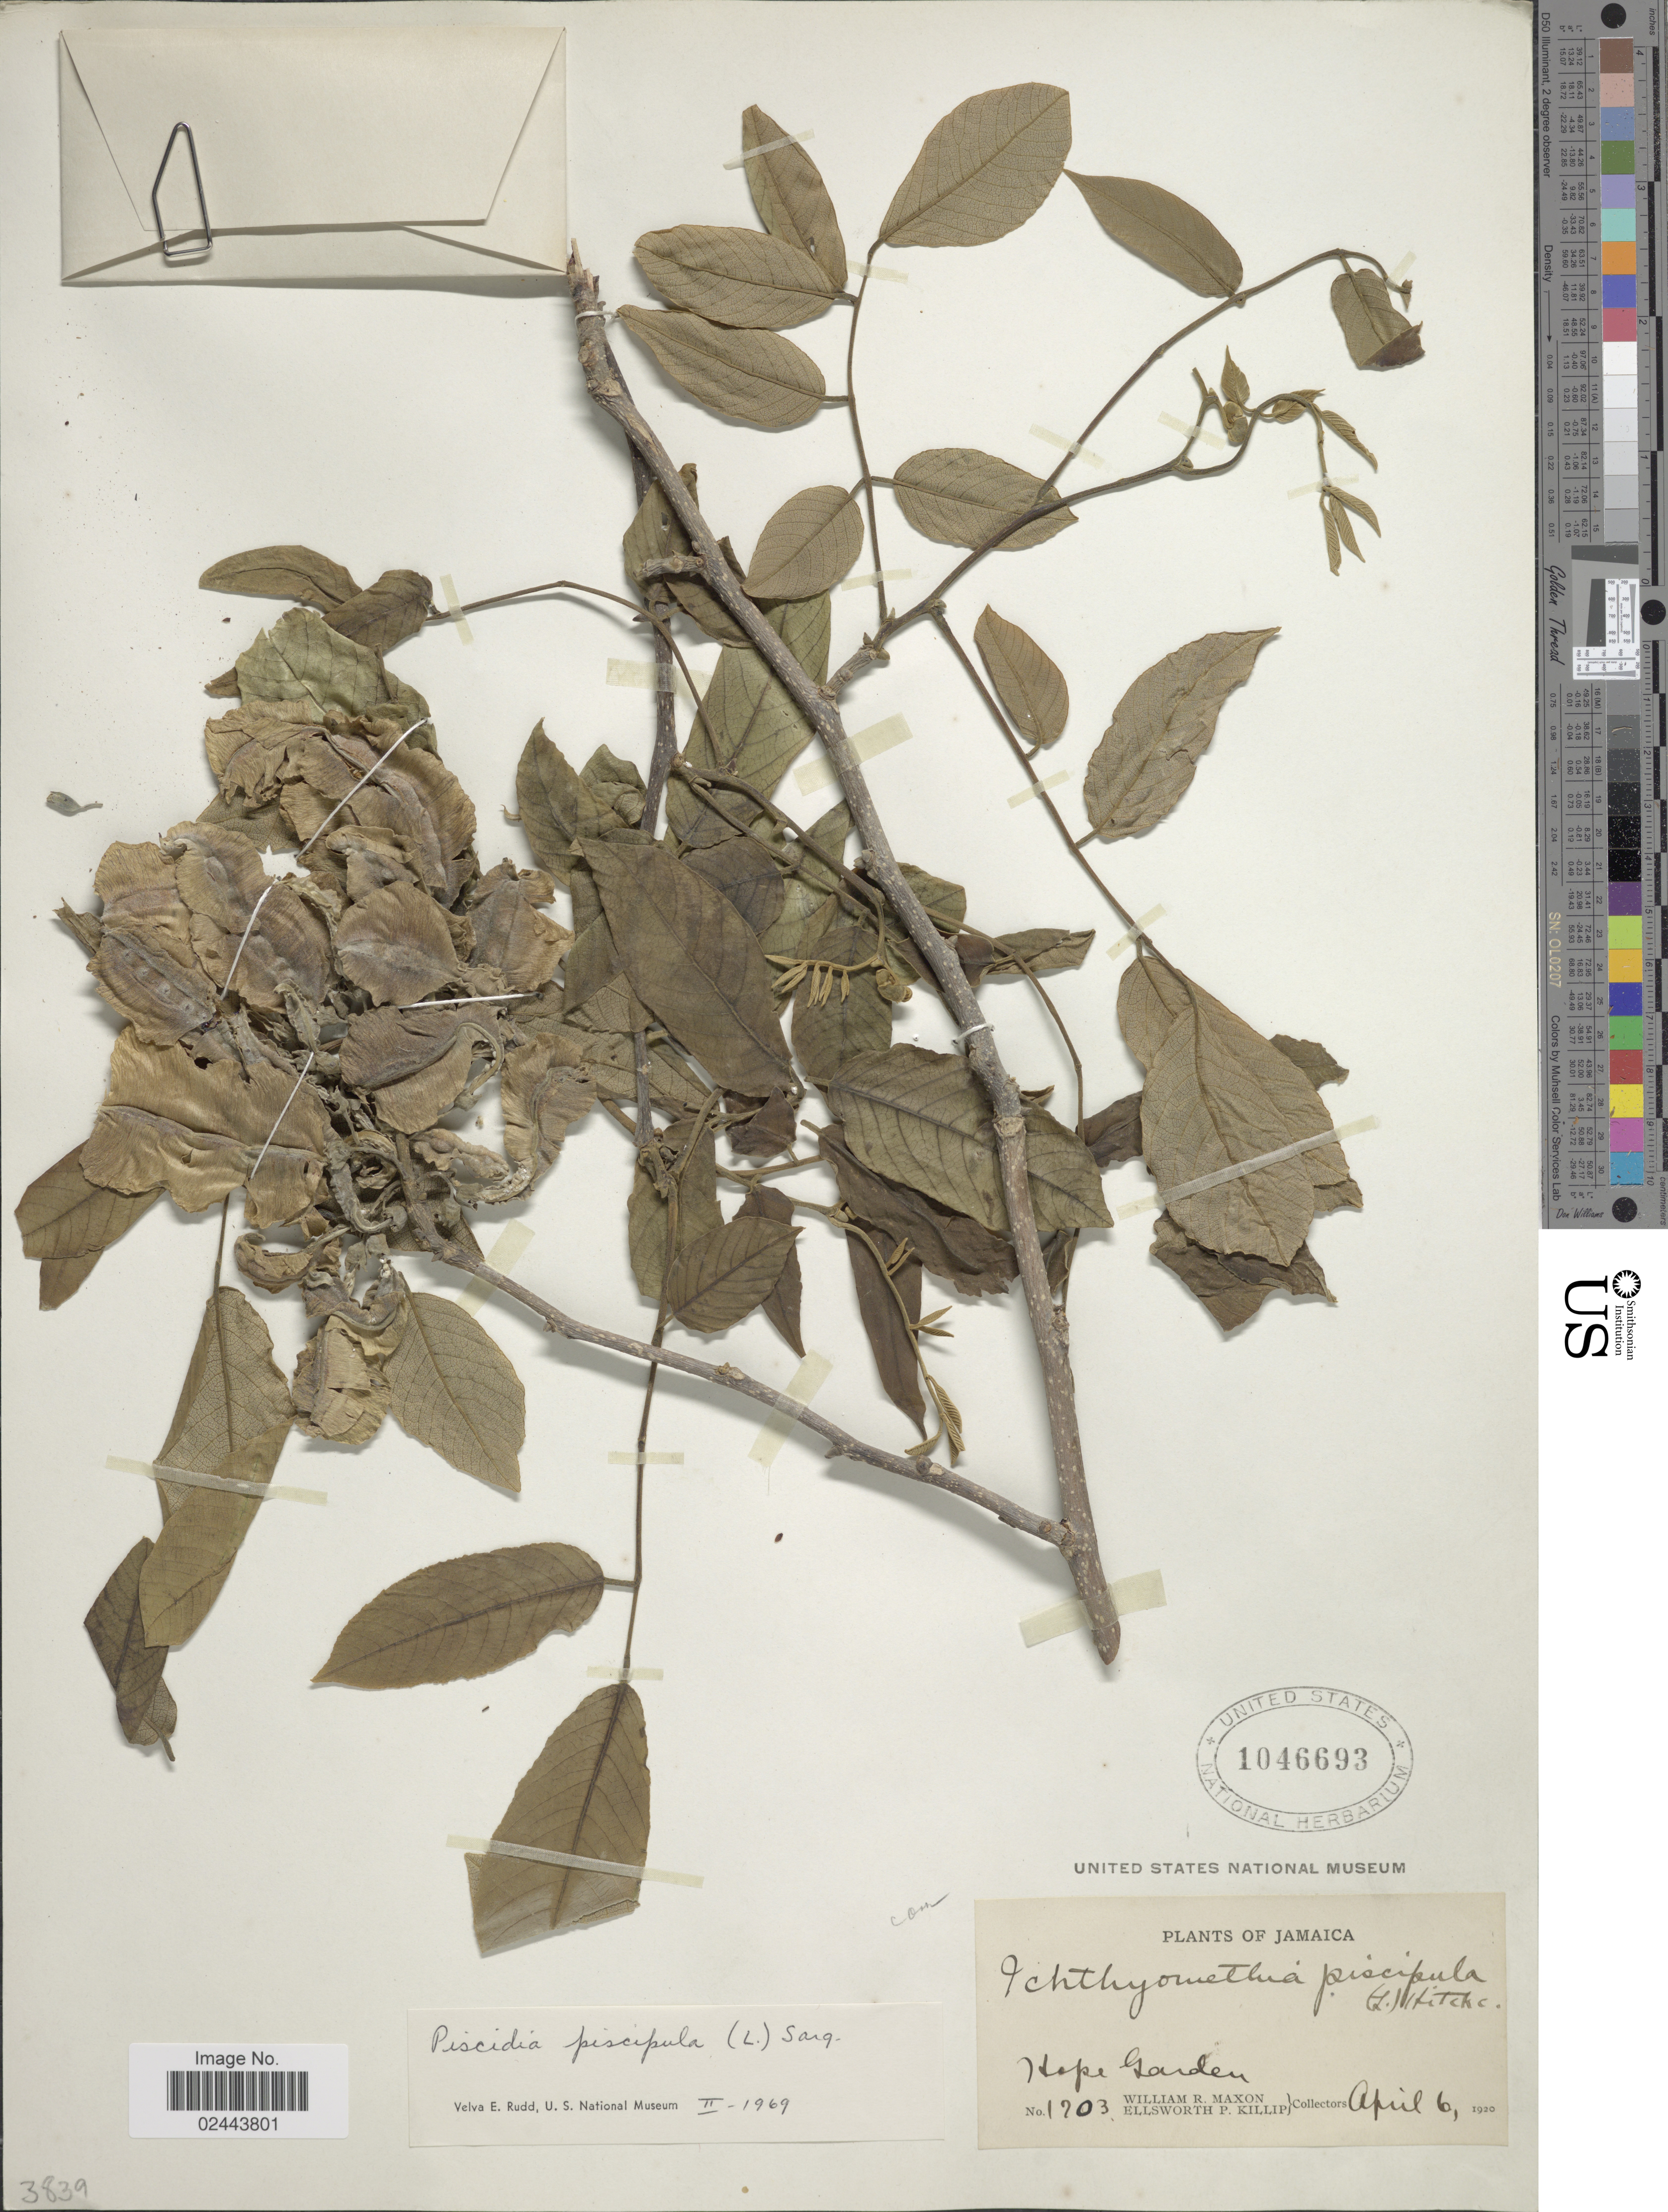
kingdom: Plantae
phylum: Tracheophyta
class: Magnoliopsida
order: Fabales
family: Fabaceae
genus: Piscidia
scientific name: Piscidia piscipula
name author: (L.) Sarg.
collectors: W. R. Maxon & E. P. Killip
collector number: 1703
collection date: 1920-04-06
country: Jamaica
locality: Hope Garden.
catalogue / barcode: US 1046693